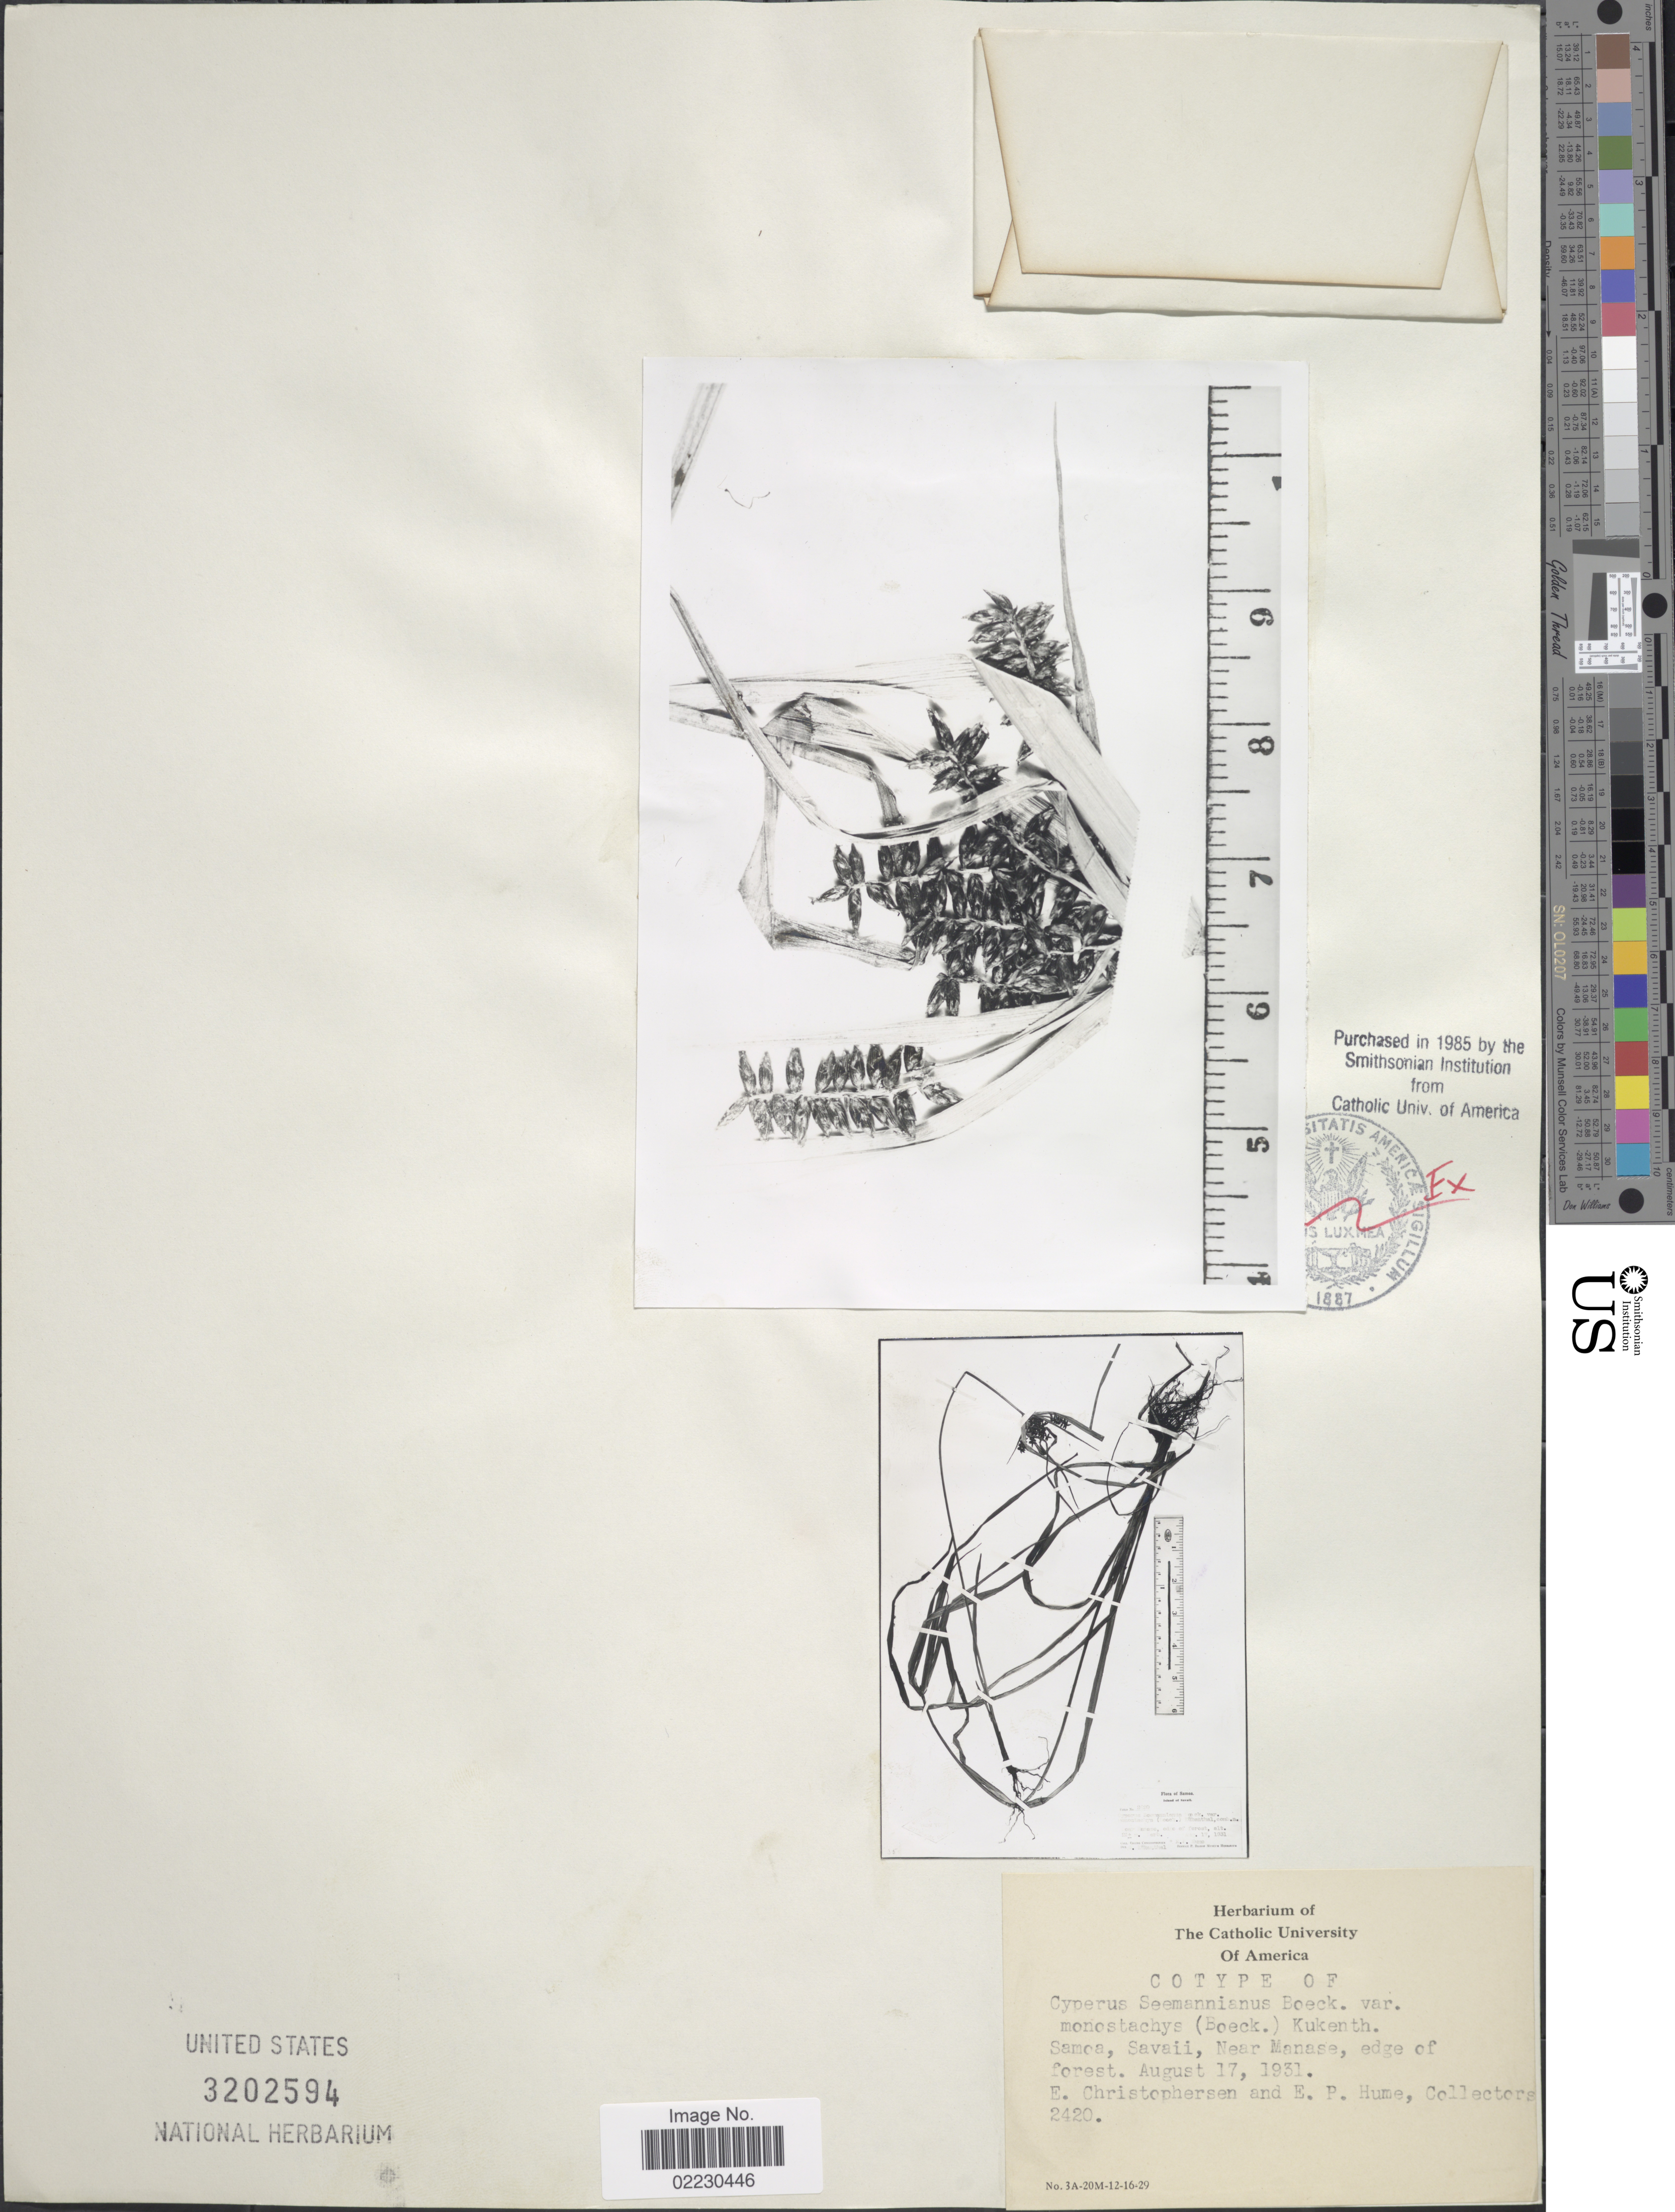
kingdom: Plantae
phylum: Tracheophyta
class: Liliopsida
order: Poales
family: Cyperaceae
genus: Cyperus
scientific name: Cyperus seemannianus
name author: Boeckeler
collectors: E. Christophersen & E. P. Hume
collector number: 2420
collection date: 1931-08-17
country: Samoa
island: Savai'i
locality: Samoa, Savaii, near Manase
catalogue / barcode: US 3202594